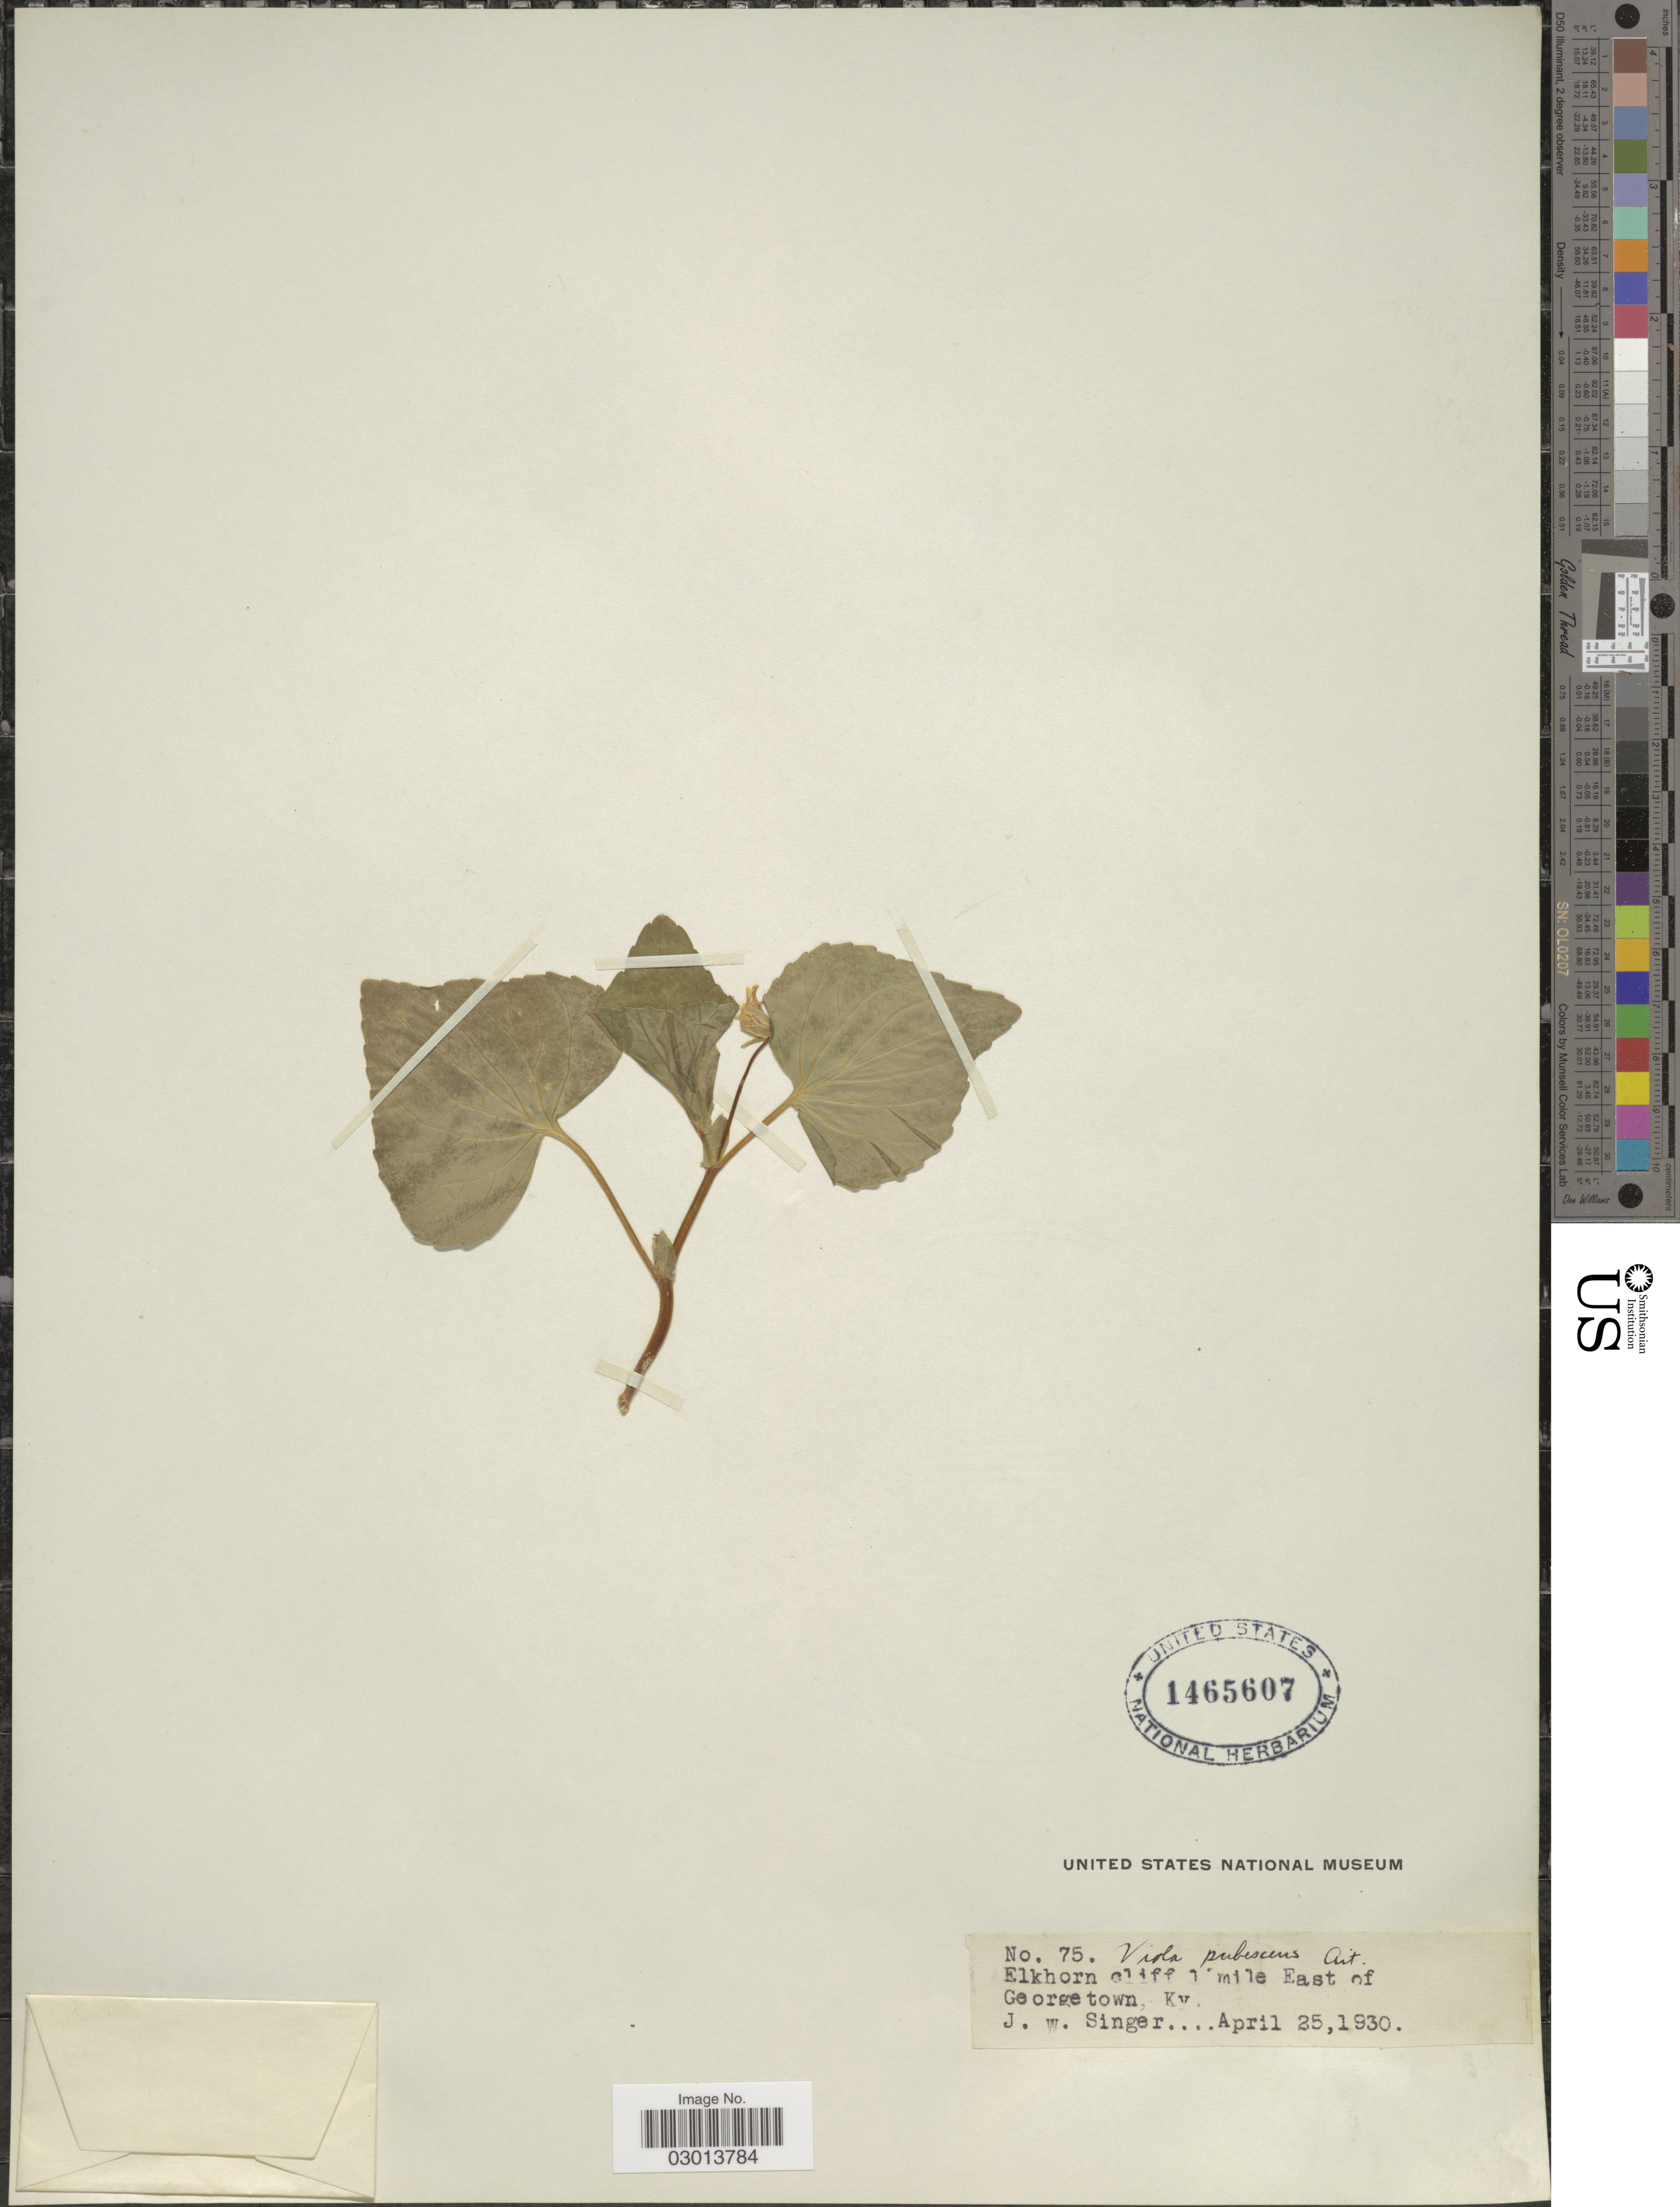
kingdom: Plantae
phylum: Tracheophyta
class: Magnoliopsida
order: Malpighiales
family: Violaceae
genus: Viola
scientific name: Viola pubescens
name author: Aiton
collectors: J. EW. Singer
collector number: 75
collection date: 1930-04-25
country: United States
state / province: Kentucky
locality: Elkhorn cliff 1 mile East of Georgetown.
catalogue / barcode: US 1465607